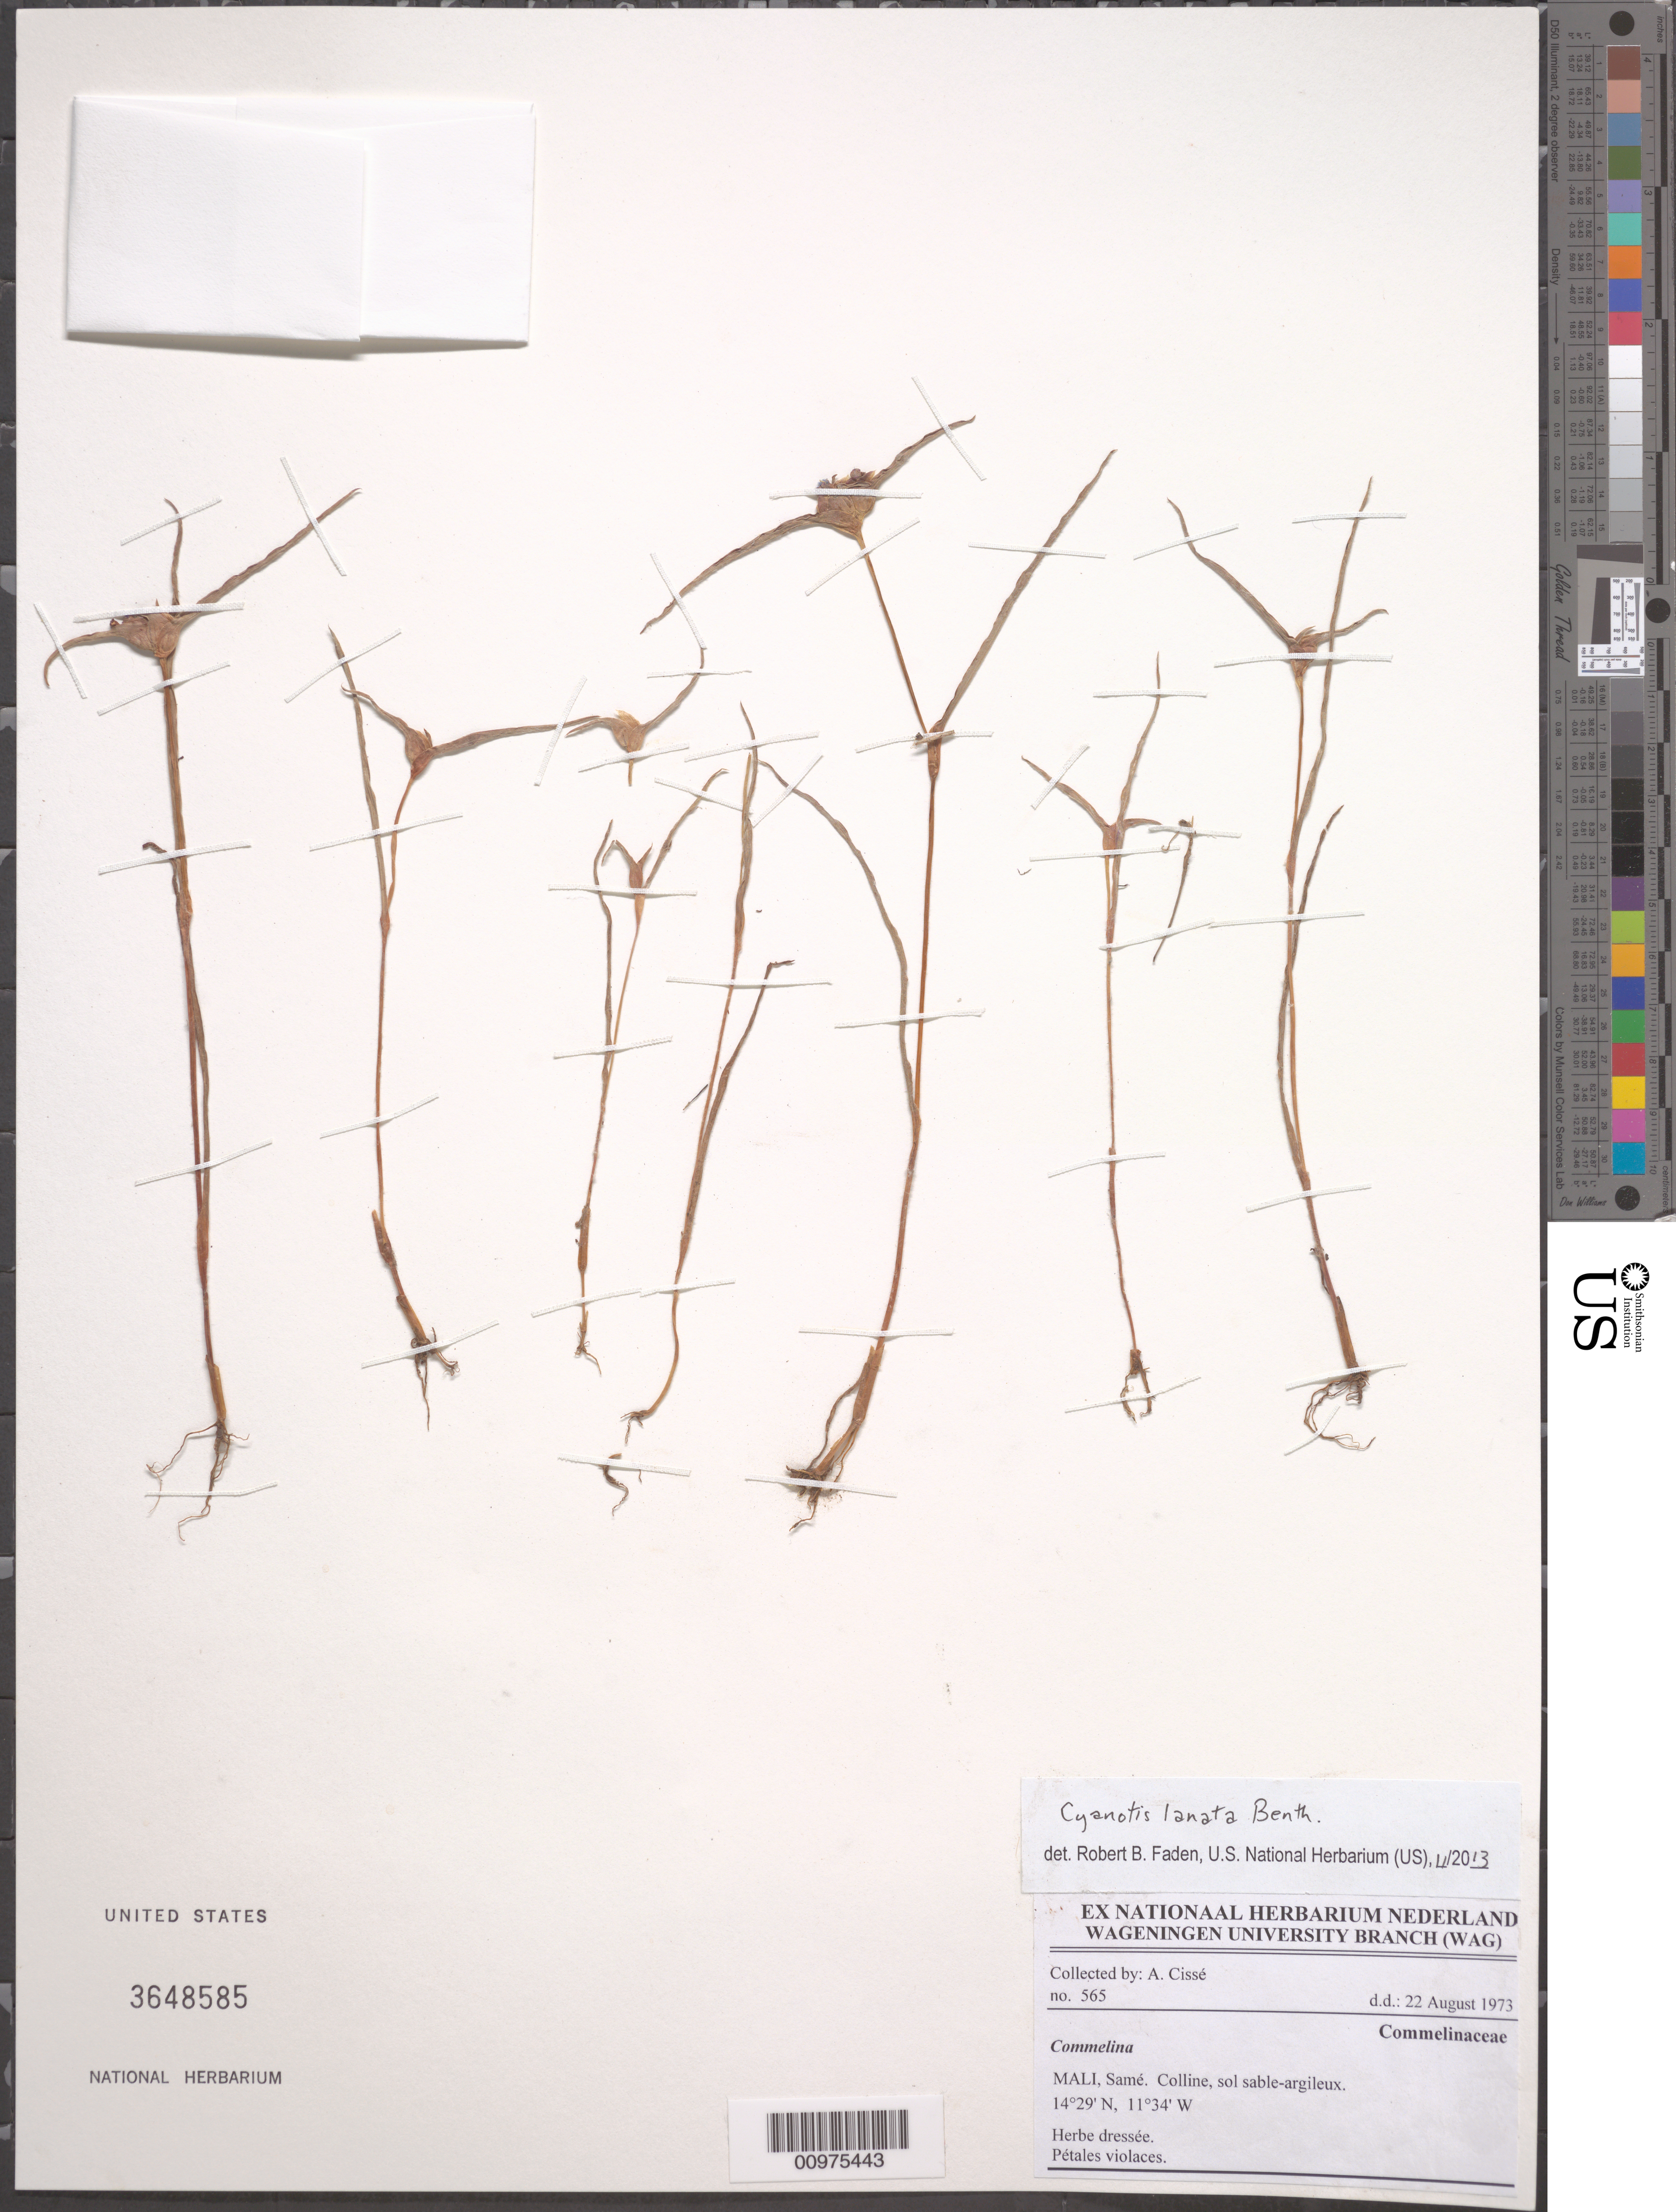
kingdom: Plantae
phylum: Tracheophyta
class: Liliopsida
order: Commelinales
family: Commelinaceae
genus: Cyanotis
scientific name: Cyanotis lanata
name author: Benth.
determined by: Faden, Robert B., (US), Smithsonian Institution - National Museum of Natural History (UNITED STATES)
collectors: A. Cissé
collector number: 565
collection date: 1973-08-22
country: Mali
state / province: Kayes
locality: Samé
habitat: Colline, sol sable-argileux.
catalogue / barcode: US 3648585